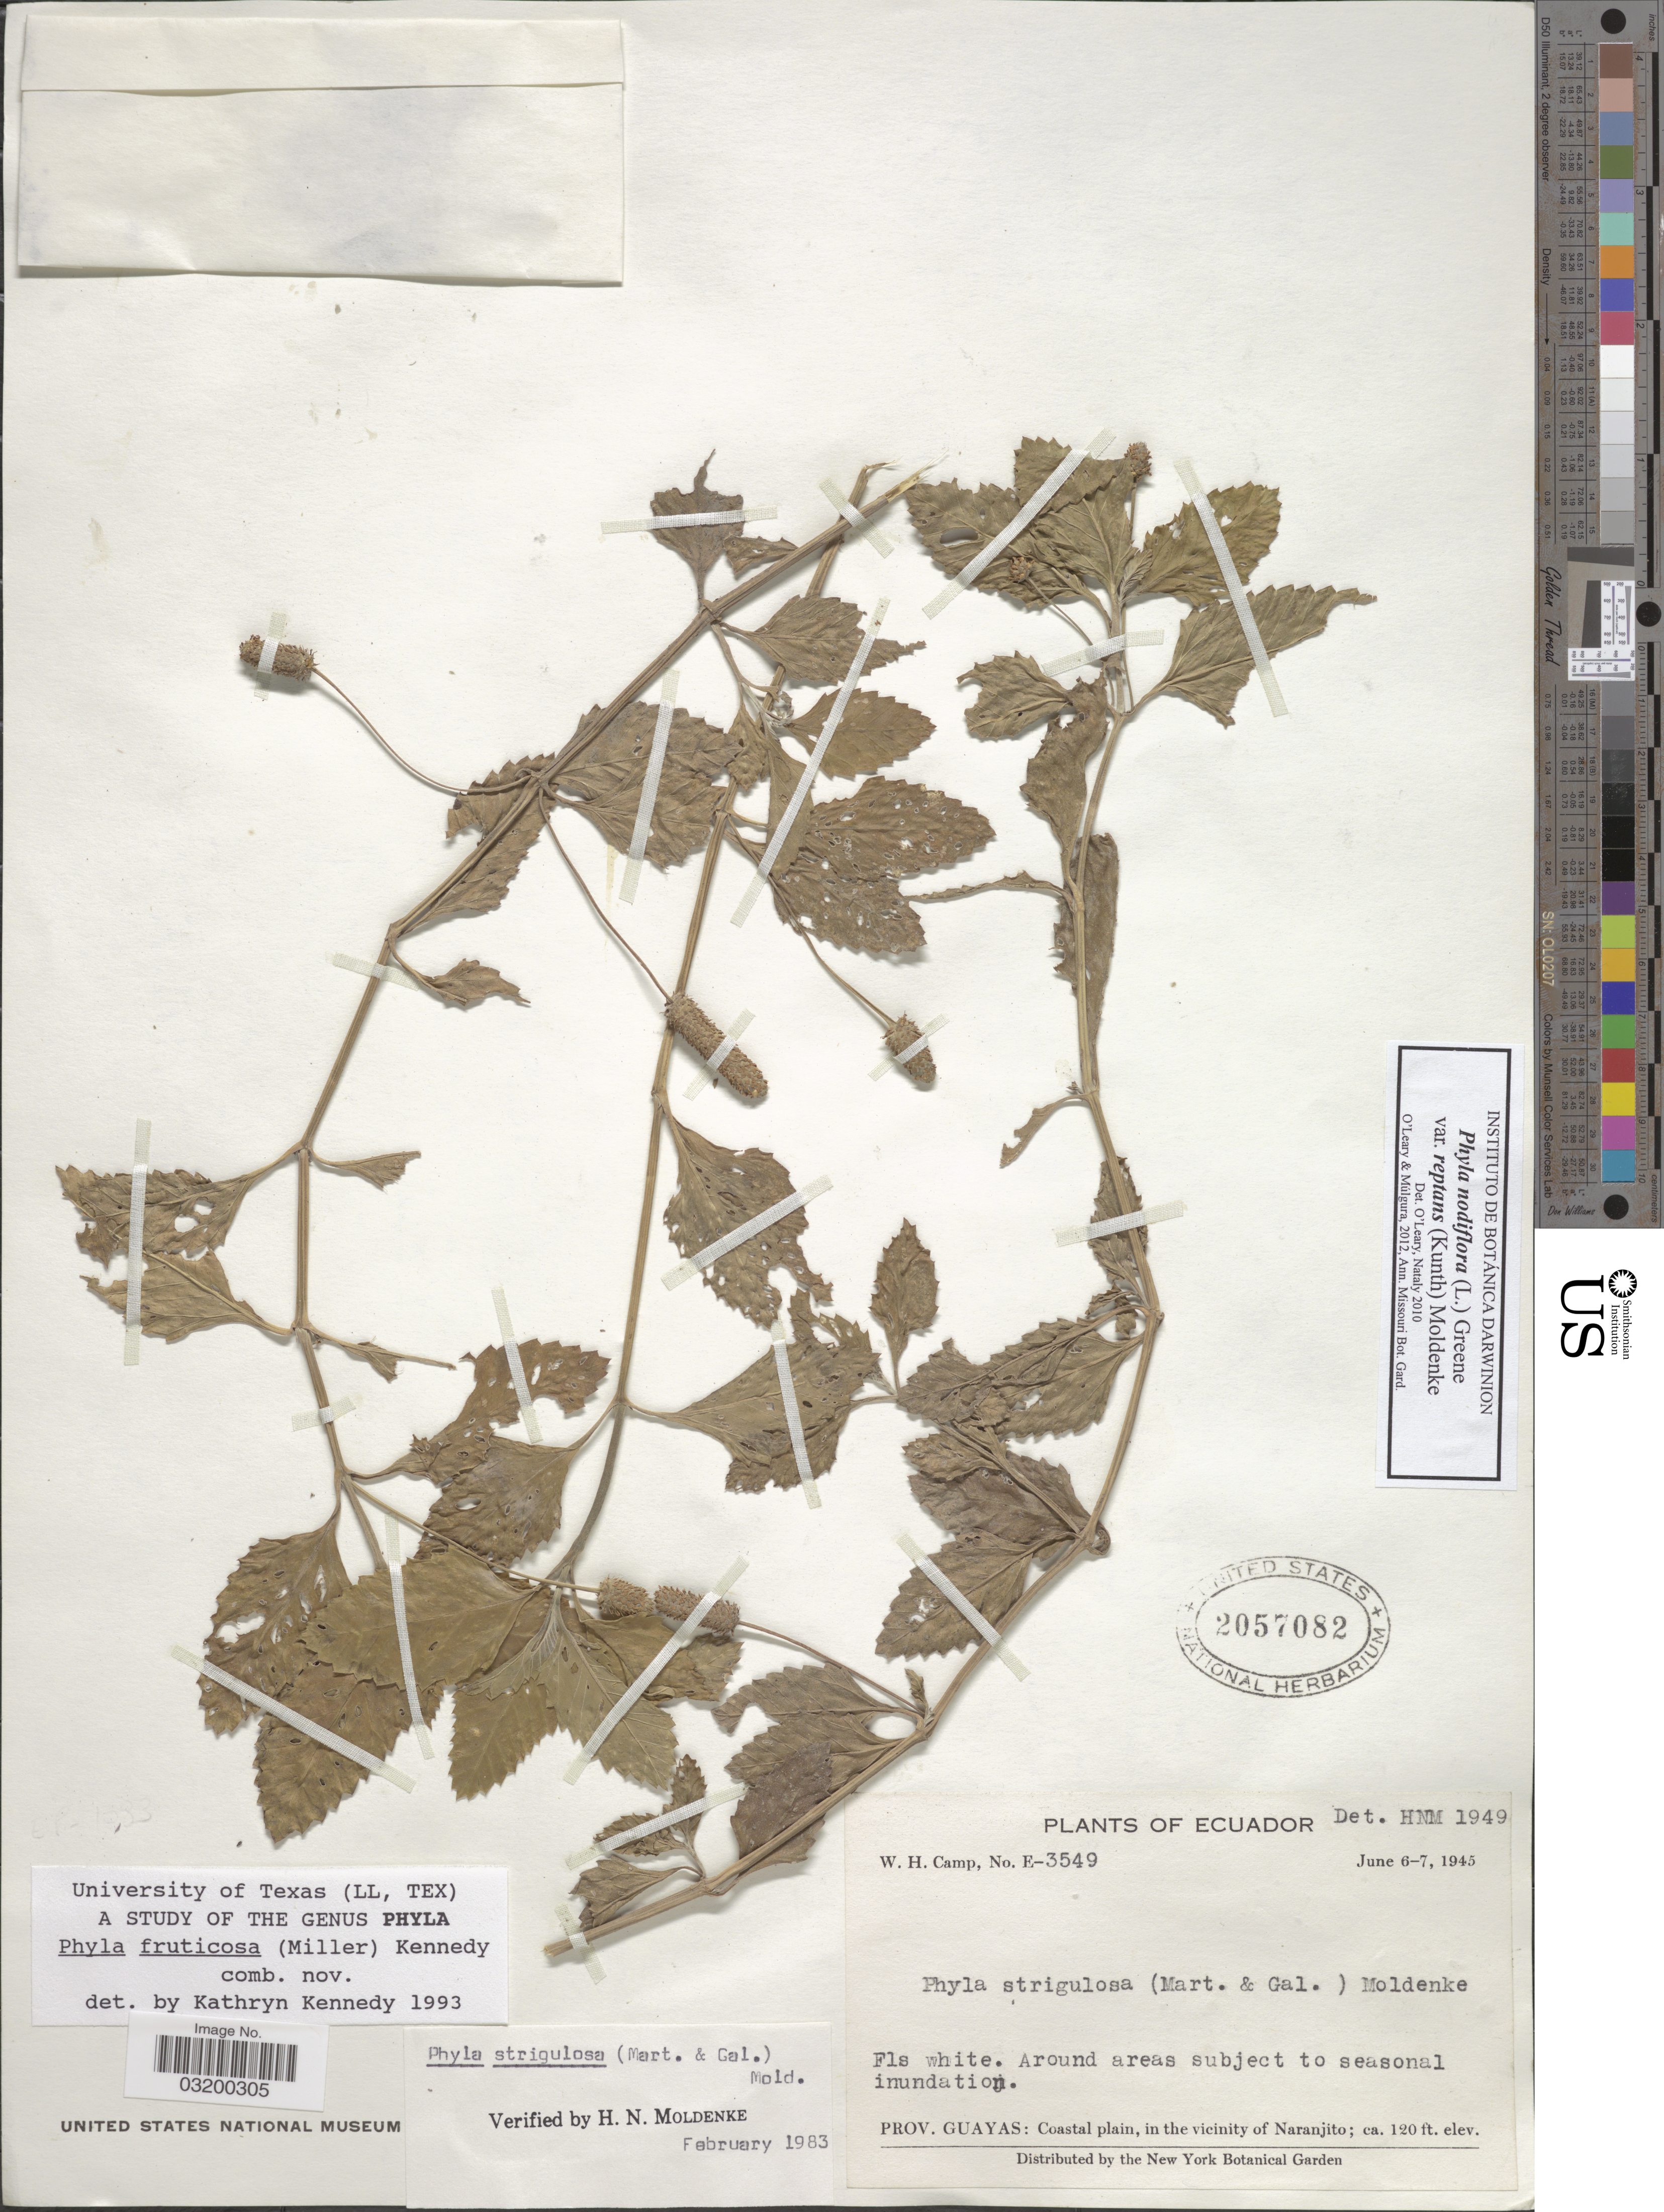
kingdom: Plantae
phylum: Tracheophyta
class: Magnoliopsida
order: Lamiales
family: Verbenaceae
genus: Phyla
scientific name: Phyla nodiflora var. reptans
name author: (Kunth) Moldenke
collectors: W. H. Camp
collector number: E-3549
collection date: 1945-06-06/1945-06-07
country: Ecuador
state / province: Guayas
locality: Coastal plain, in the vicinity of Naranjito.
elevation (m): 37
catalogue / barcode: US 2057082